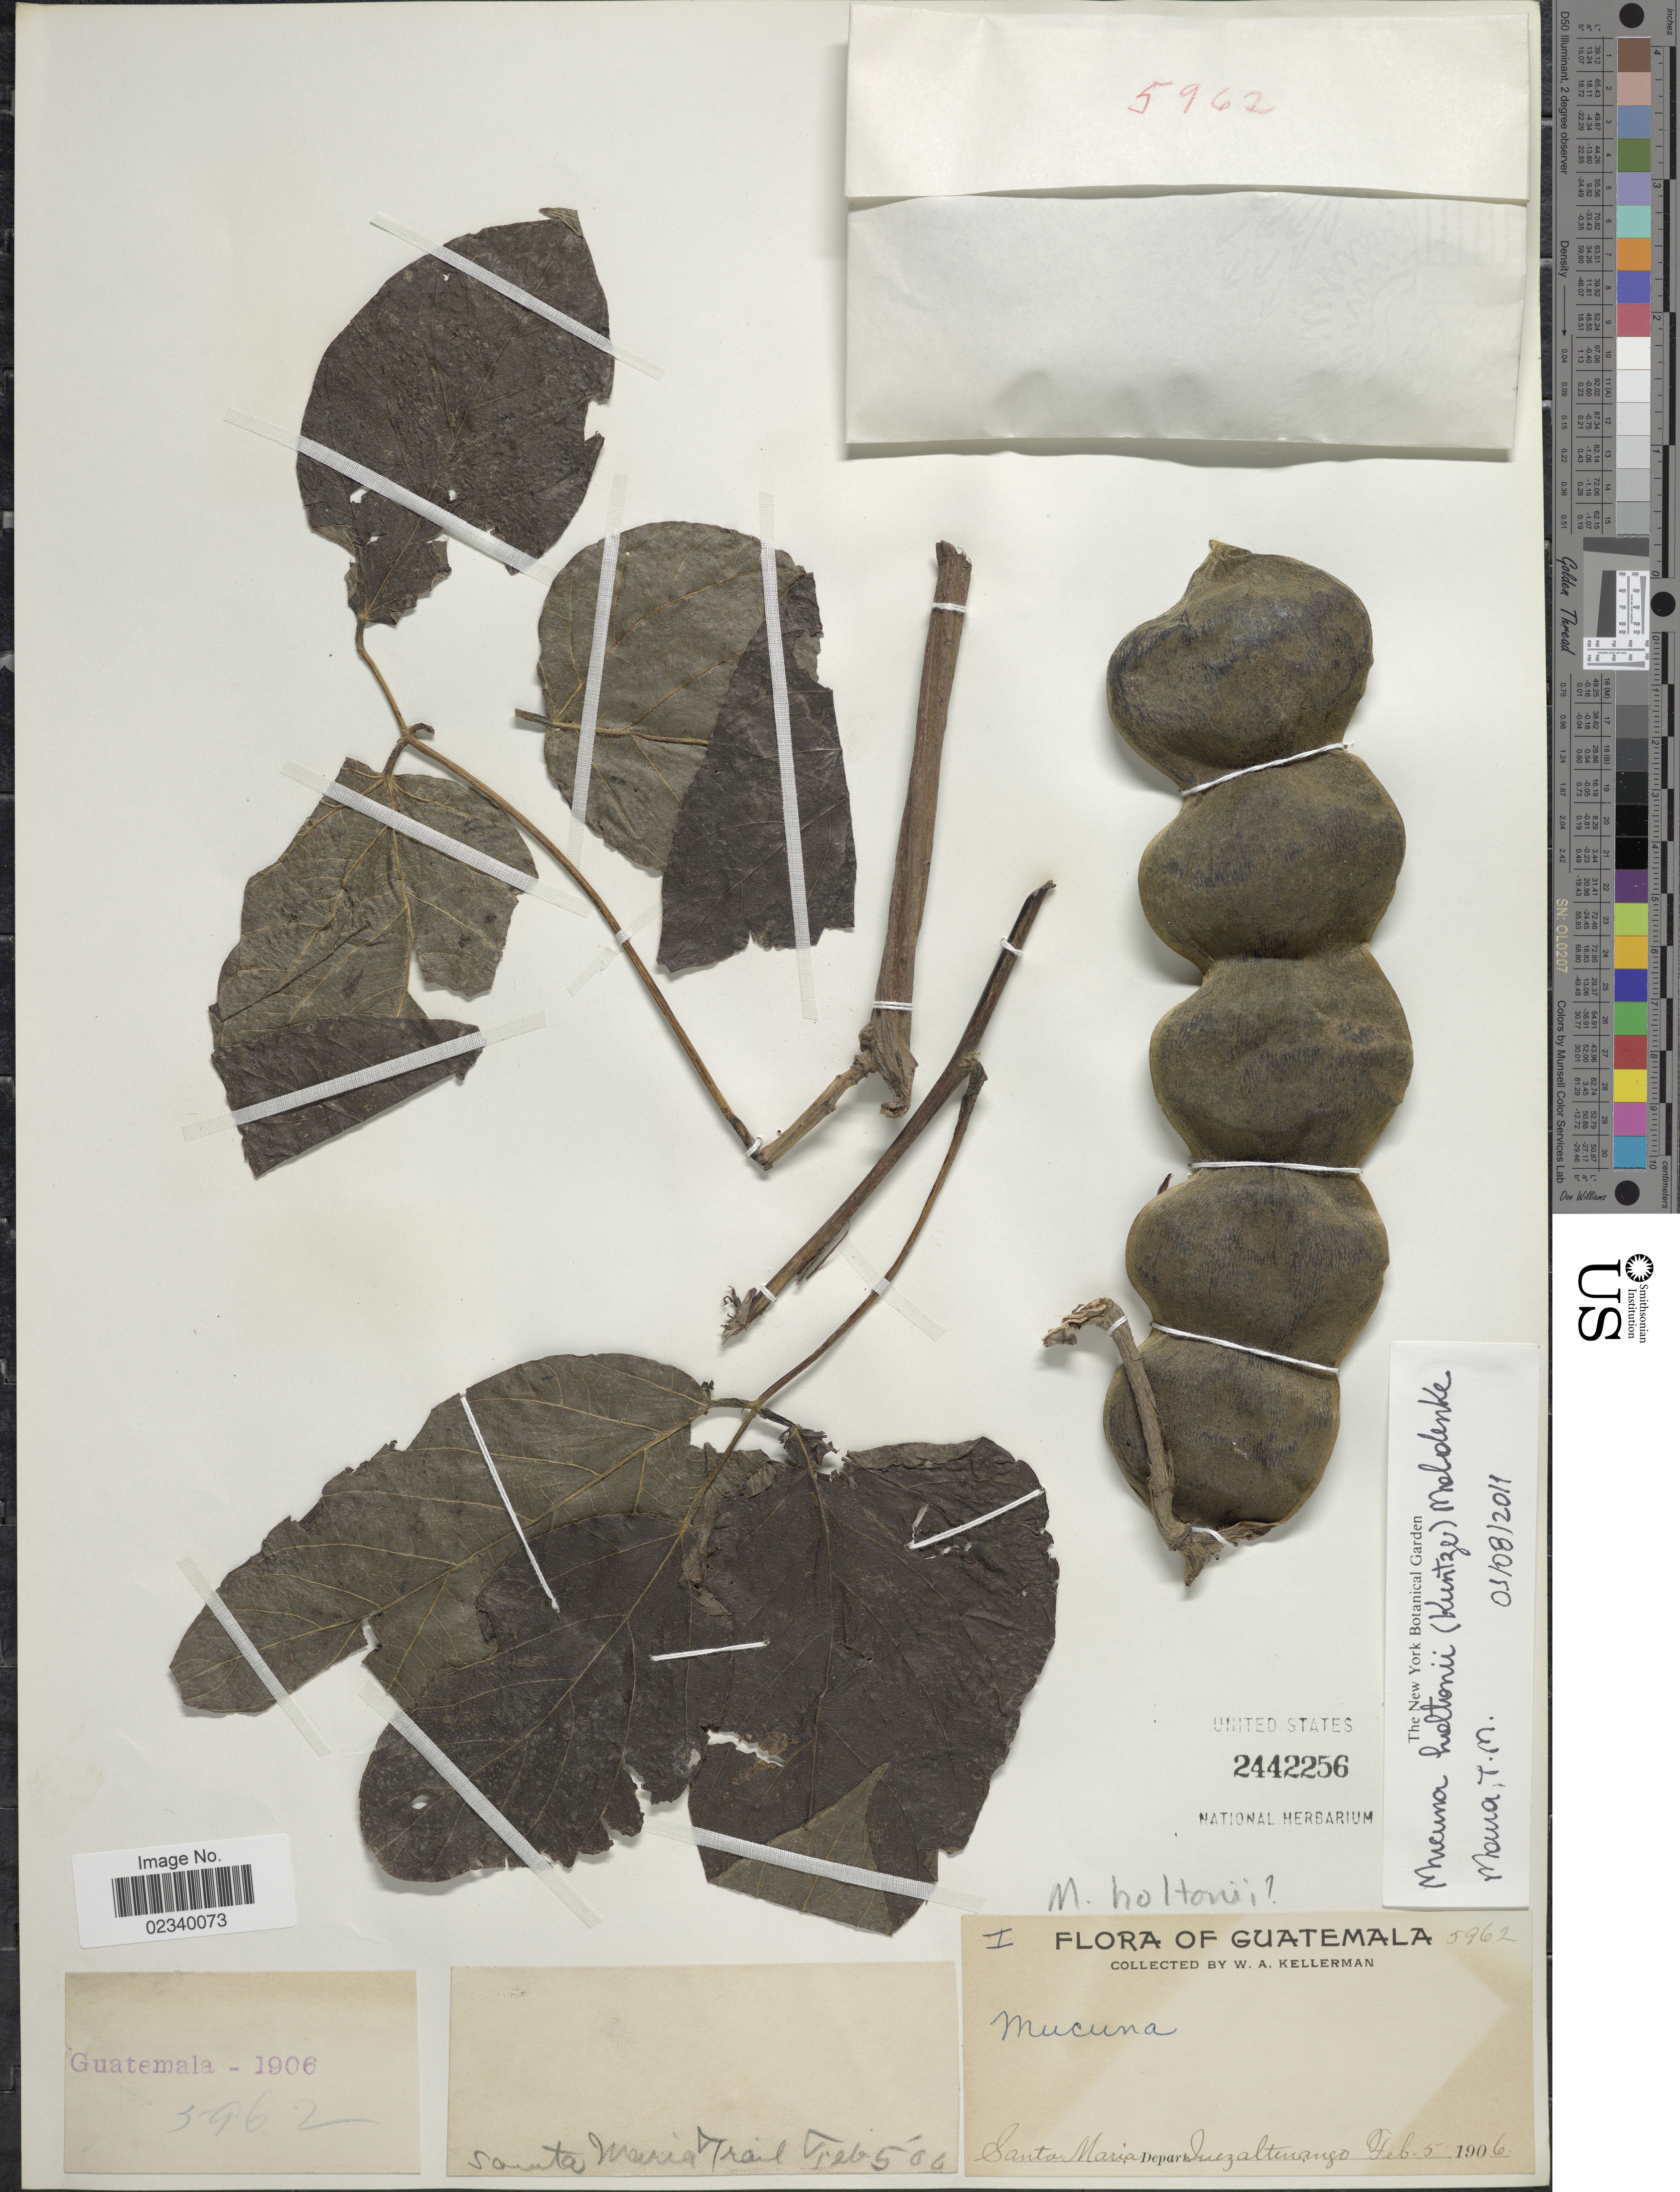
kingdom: Plantae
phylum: Tracheophyta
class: Magnoliopsida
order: Fabales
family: Fabaceae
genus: Mucuna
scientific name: Mucuna holtonii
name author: (Kuntze) Moldenke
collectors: W. Kellerman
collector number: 5962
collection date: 1906-02-05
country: Guatemala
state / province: Quetzaltenango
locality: Santa Maria, Depart Quezaltenango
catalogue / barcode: US 2442256